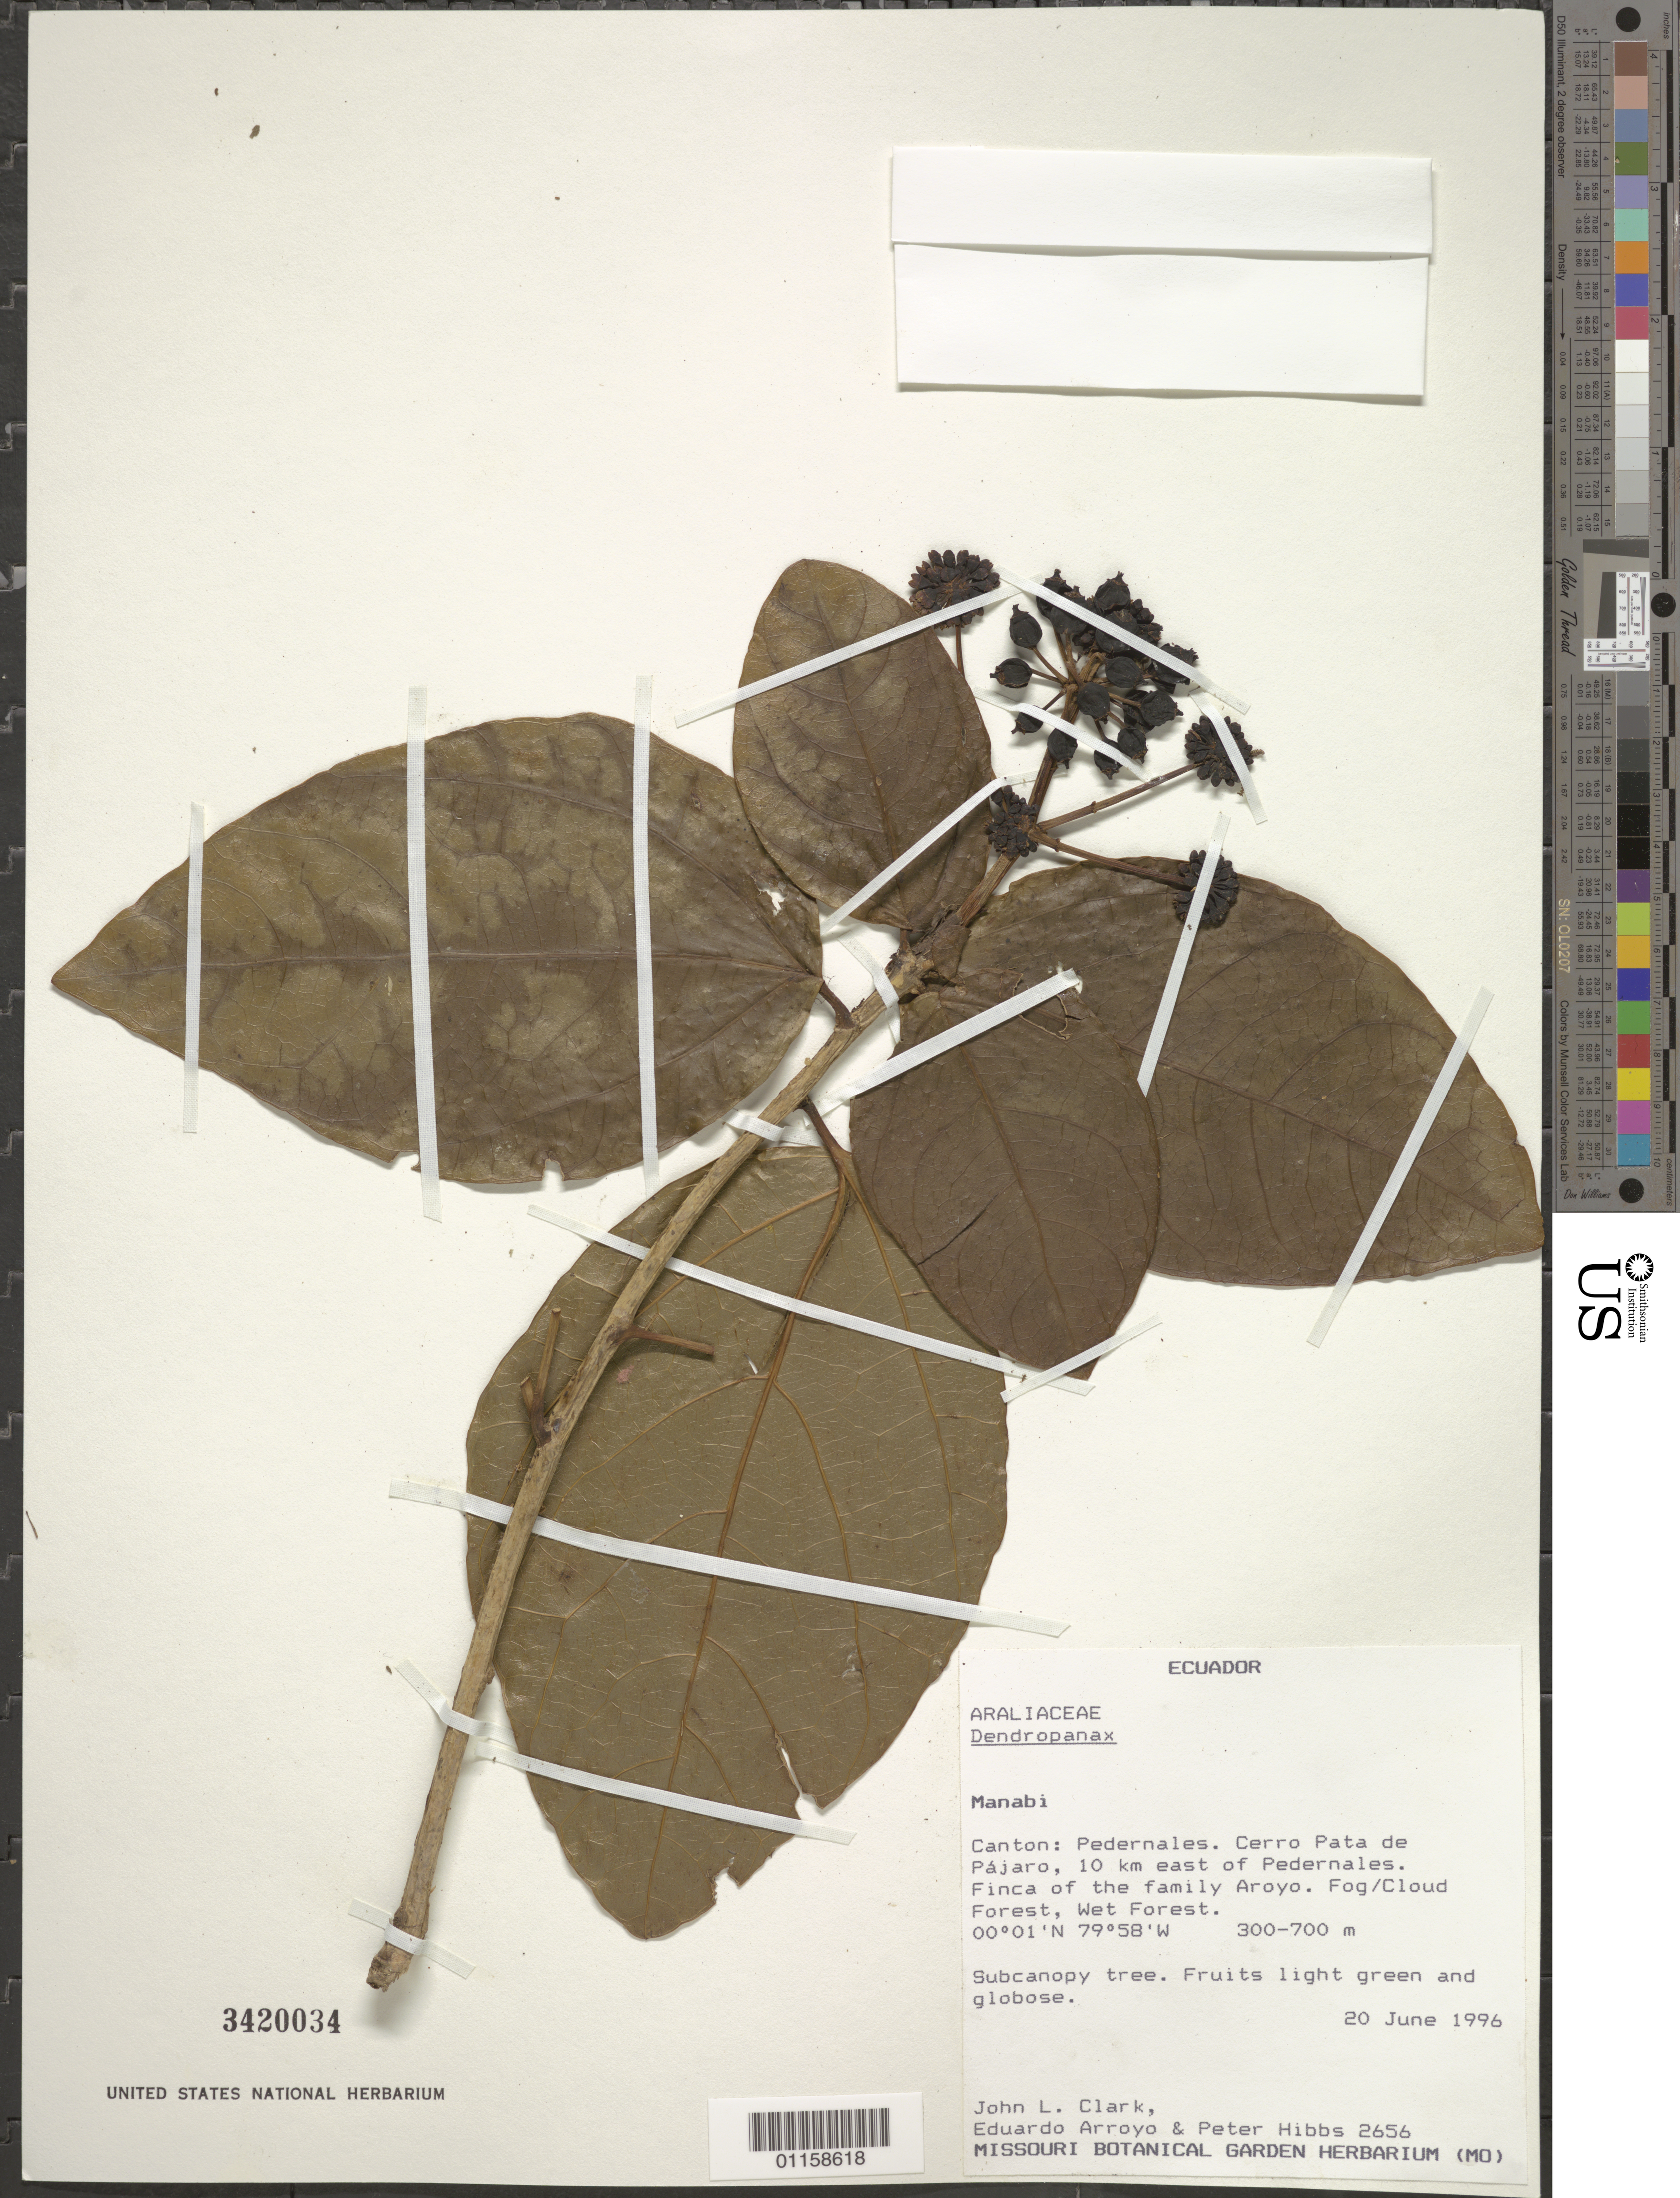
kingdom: Plantae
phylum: Tracheophyta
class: Magnoliopsida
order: Apiales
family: Araliaceae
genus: Dendropanax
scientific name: Dendropanax sp.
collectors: J. L. Clark, E. Arroyo & P. Hibbs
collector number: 2656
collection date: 1996-06-20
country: Ecuador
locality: Canton: Pedernales. Cerro Pata de Pajaro, 10 km E of Pedernales.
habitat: Subcanopy tree, in wet forest.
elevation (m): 300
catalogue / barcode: US 3420034